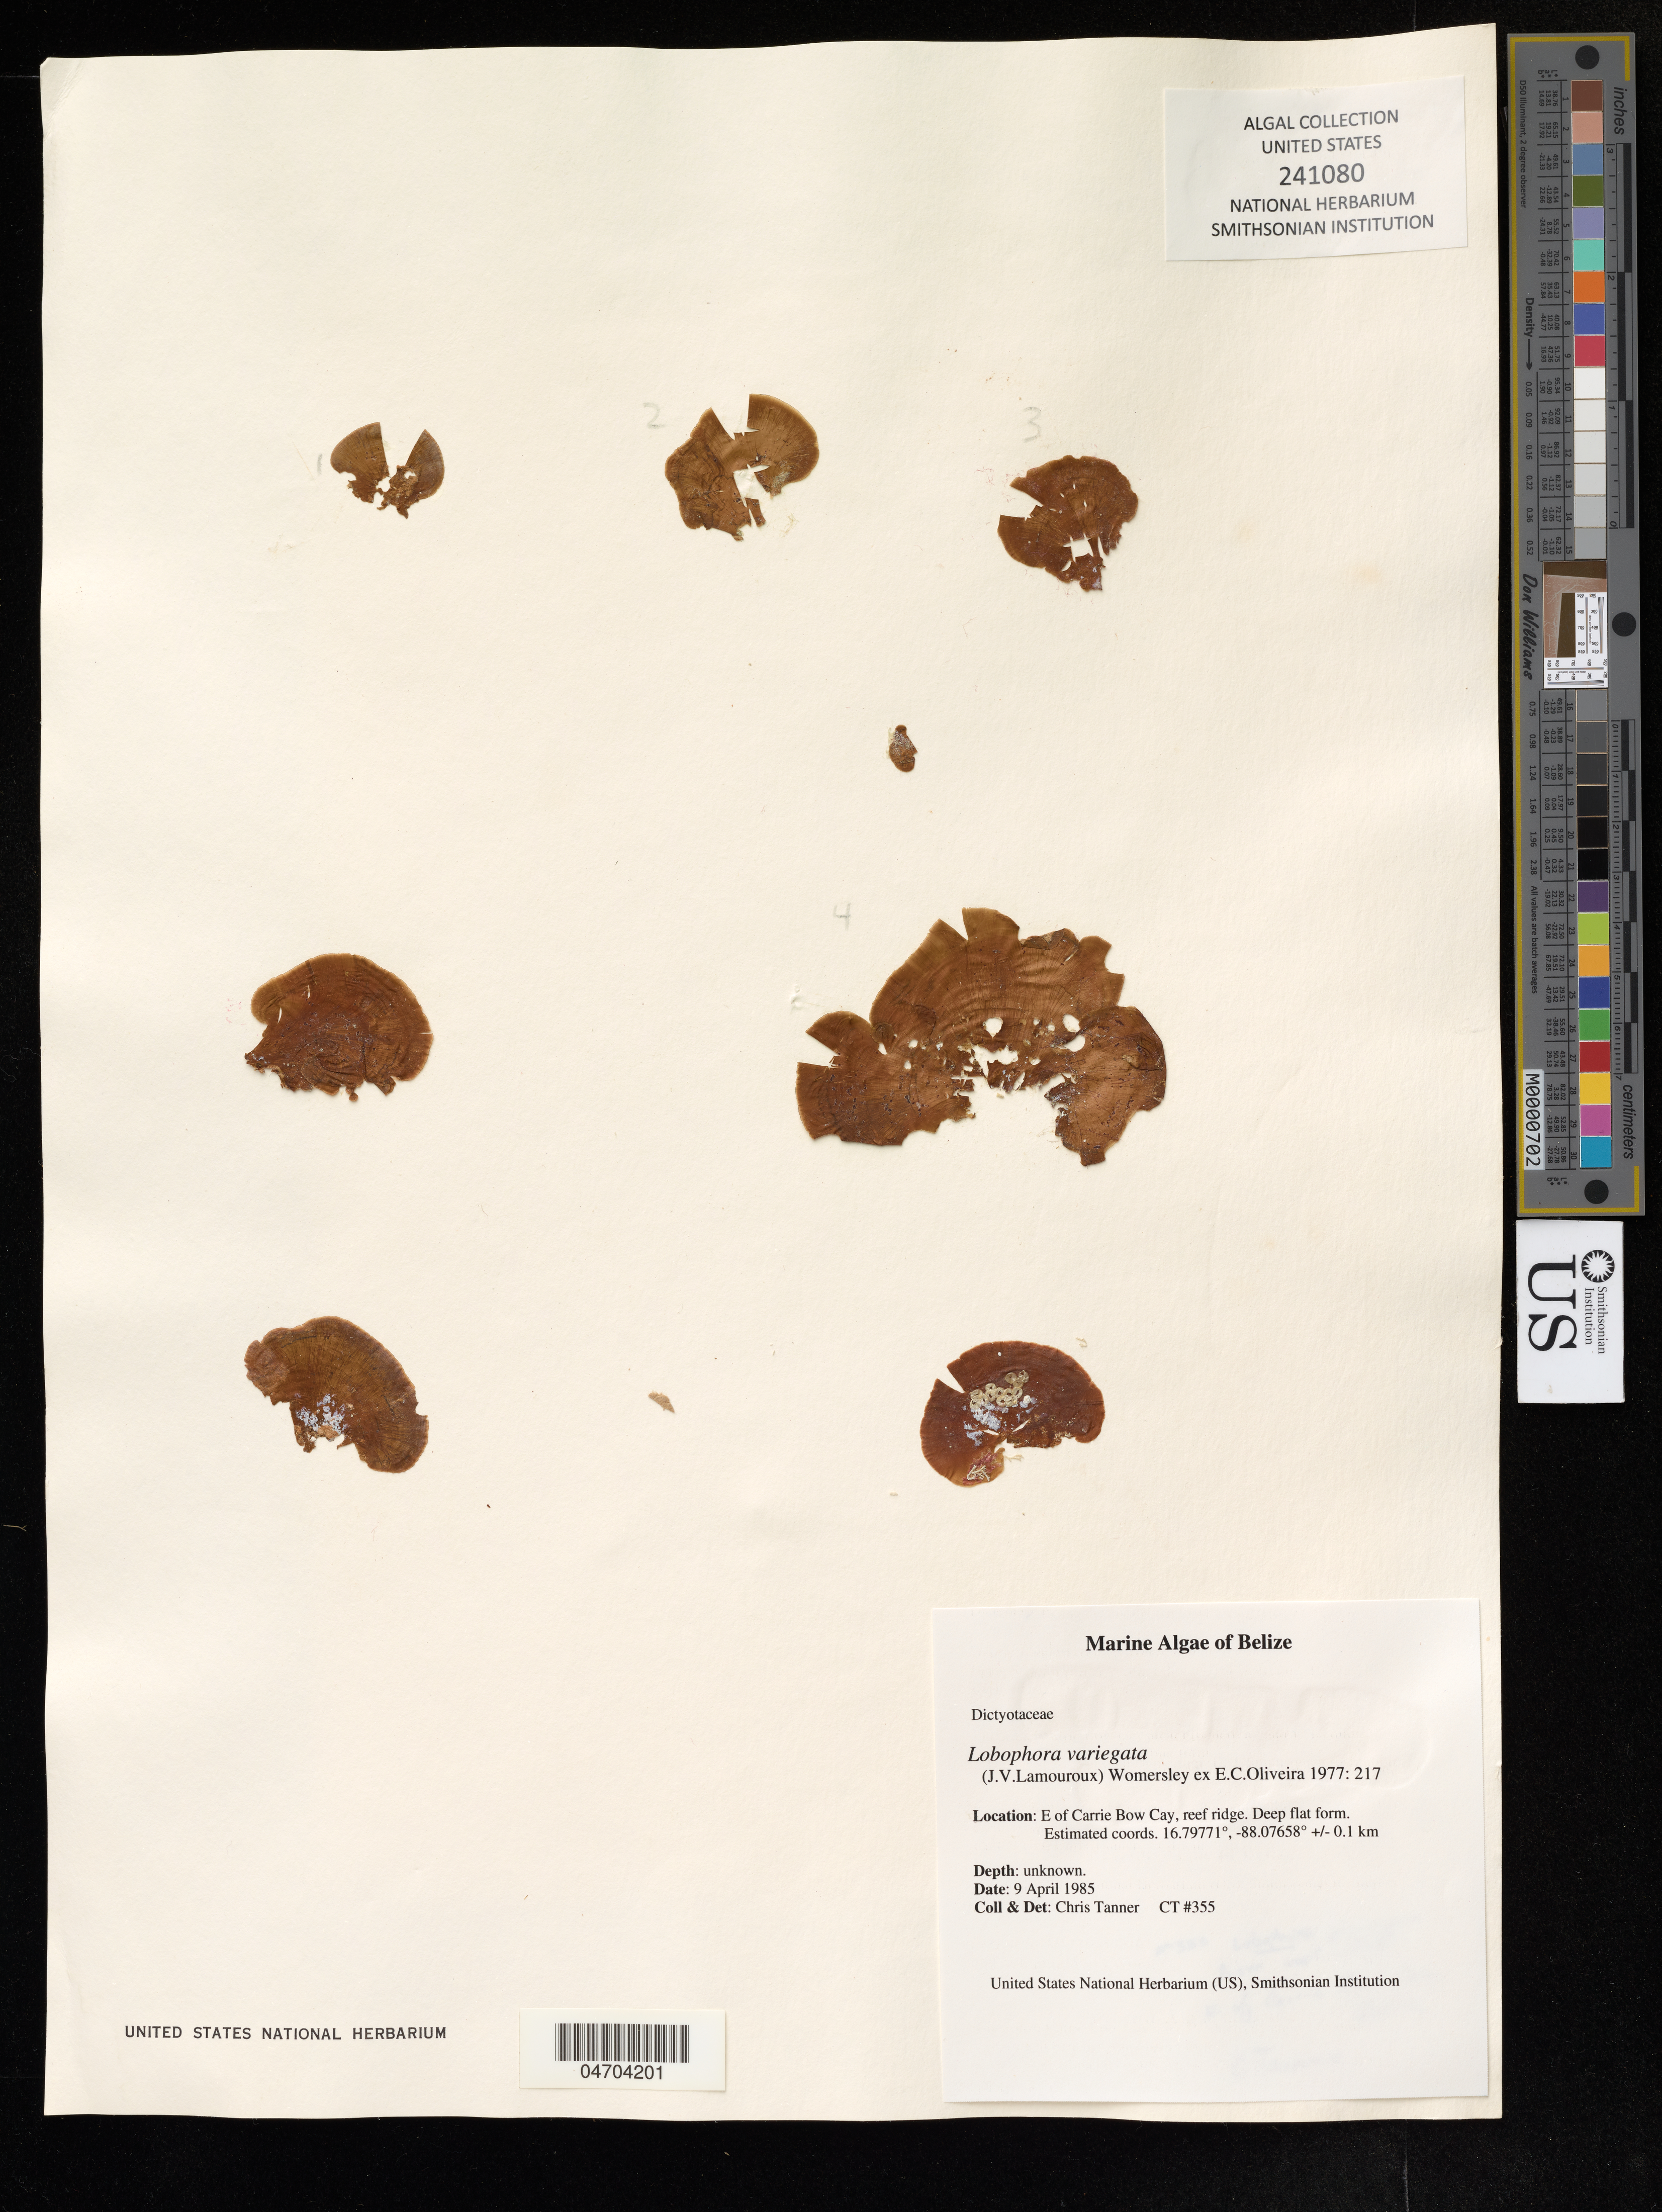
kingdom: Chromista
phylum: Ochrophyta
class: Phaeophyceae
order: Dictyotales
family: Dictyotaceae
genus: Lobophora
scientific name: Lobophora variegata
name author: (J.V.Lamouroux) Womersley & E.C. Oliveira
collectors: C. Tanner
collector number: CT355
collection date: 1985-04-09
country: Belize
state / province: Belize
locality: E of Carrie Bow Cay, reef ridge, Deep flat form.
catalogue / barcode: US 241080